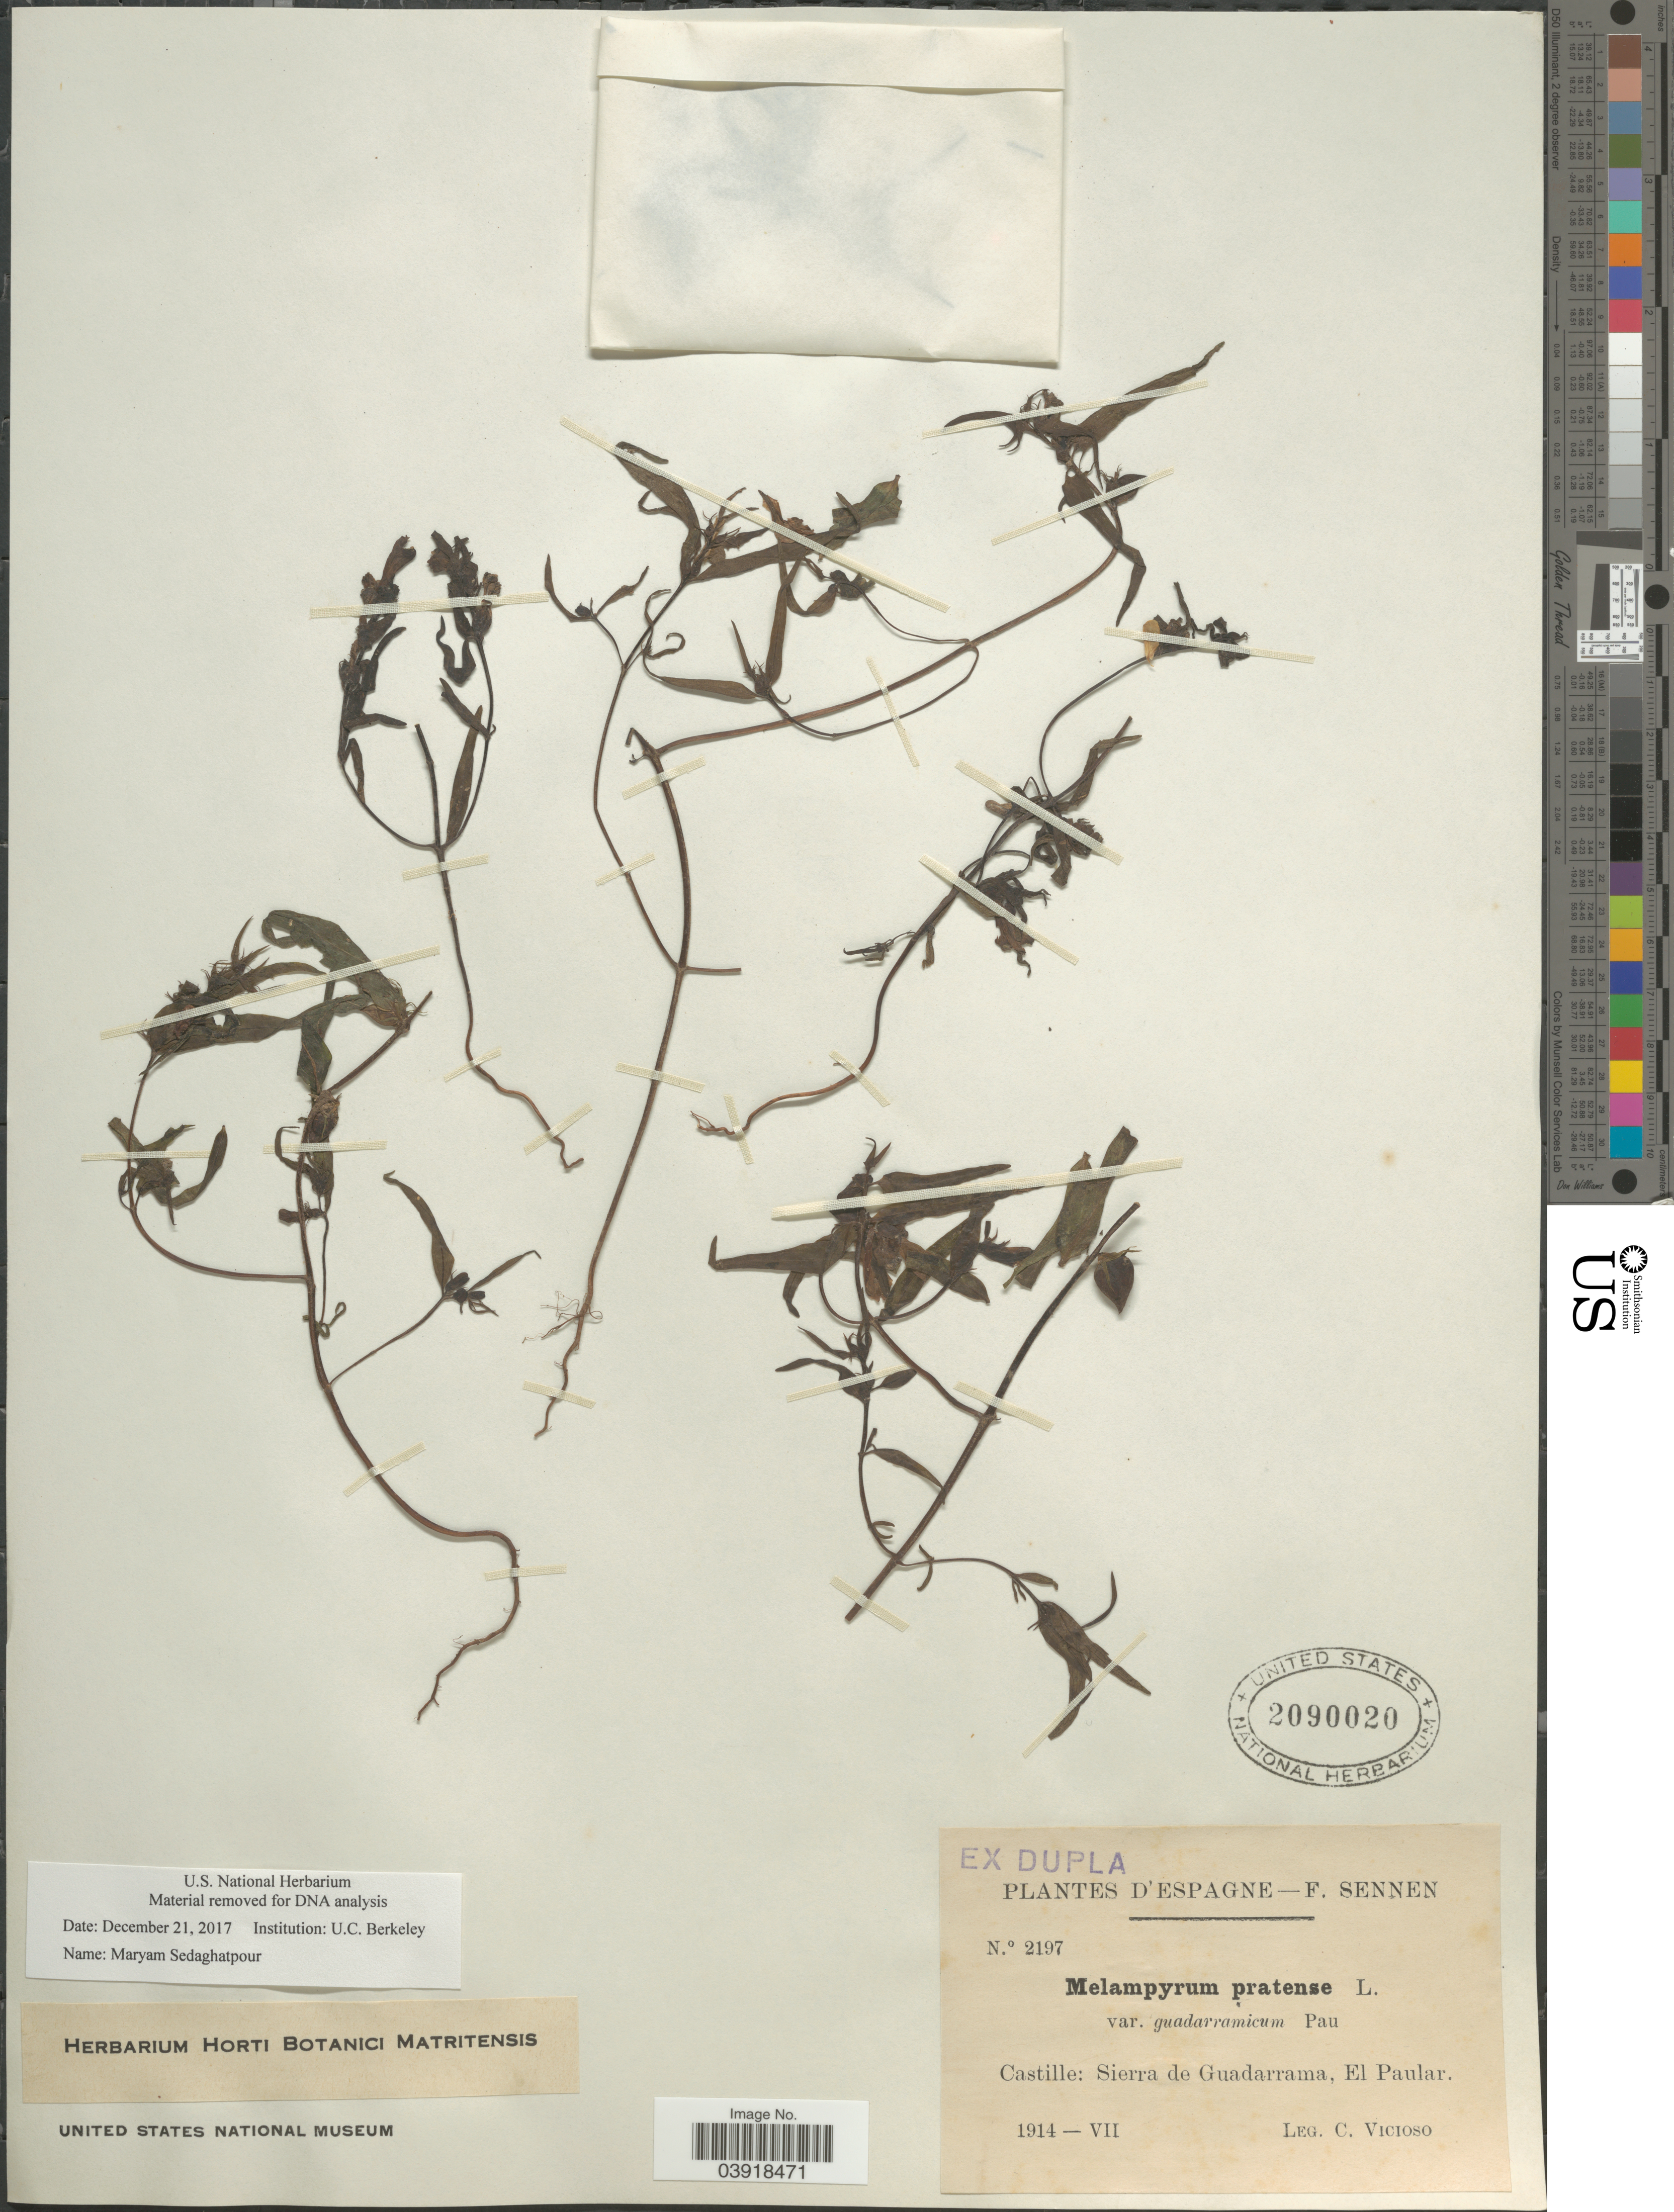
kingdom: Plantae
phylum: Tracheophyta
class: Magnoliopsida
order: Lamiales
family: Orobanchaceae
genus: Melampyrum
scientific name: Melampyrum pratense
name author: L.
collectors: C. Vicioso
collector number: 2197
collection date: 1914-07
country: Spain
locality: D' Espagne. Castille: Sierra de Guadarrama, El Paular.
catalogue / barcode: US 2090020